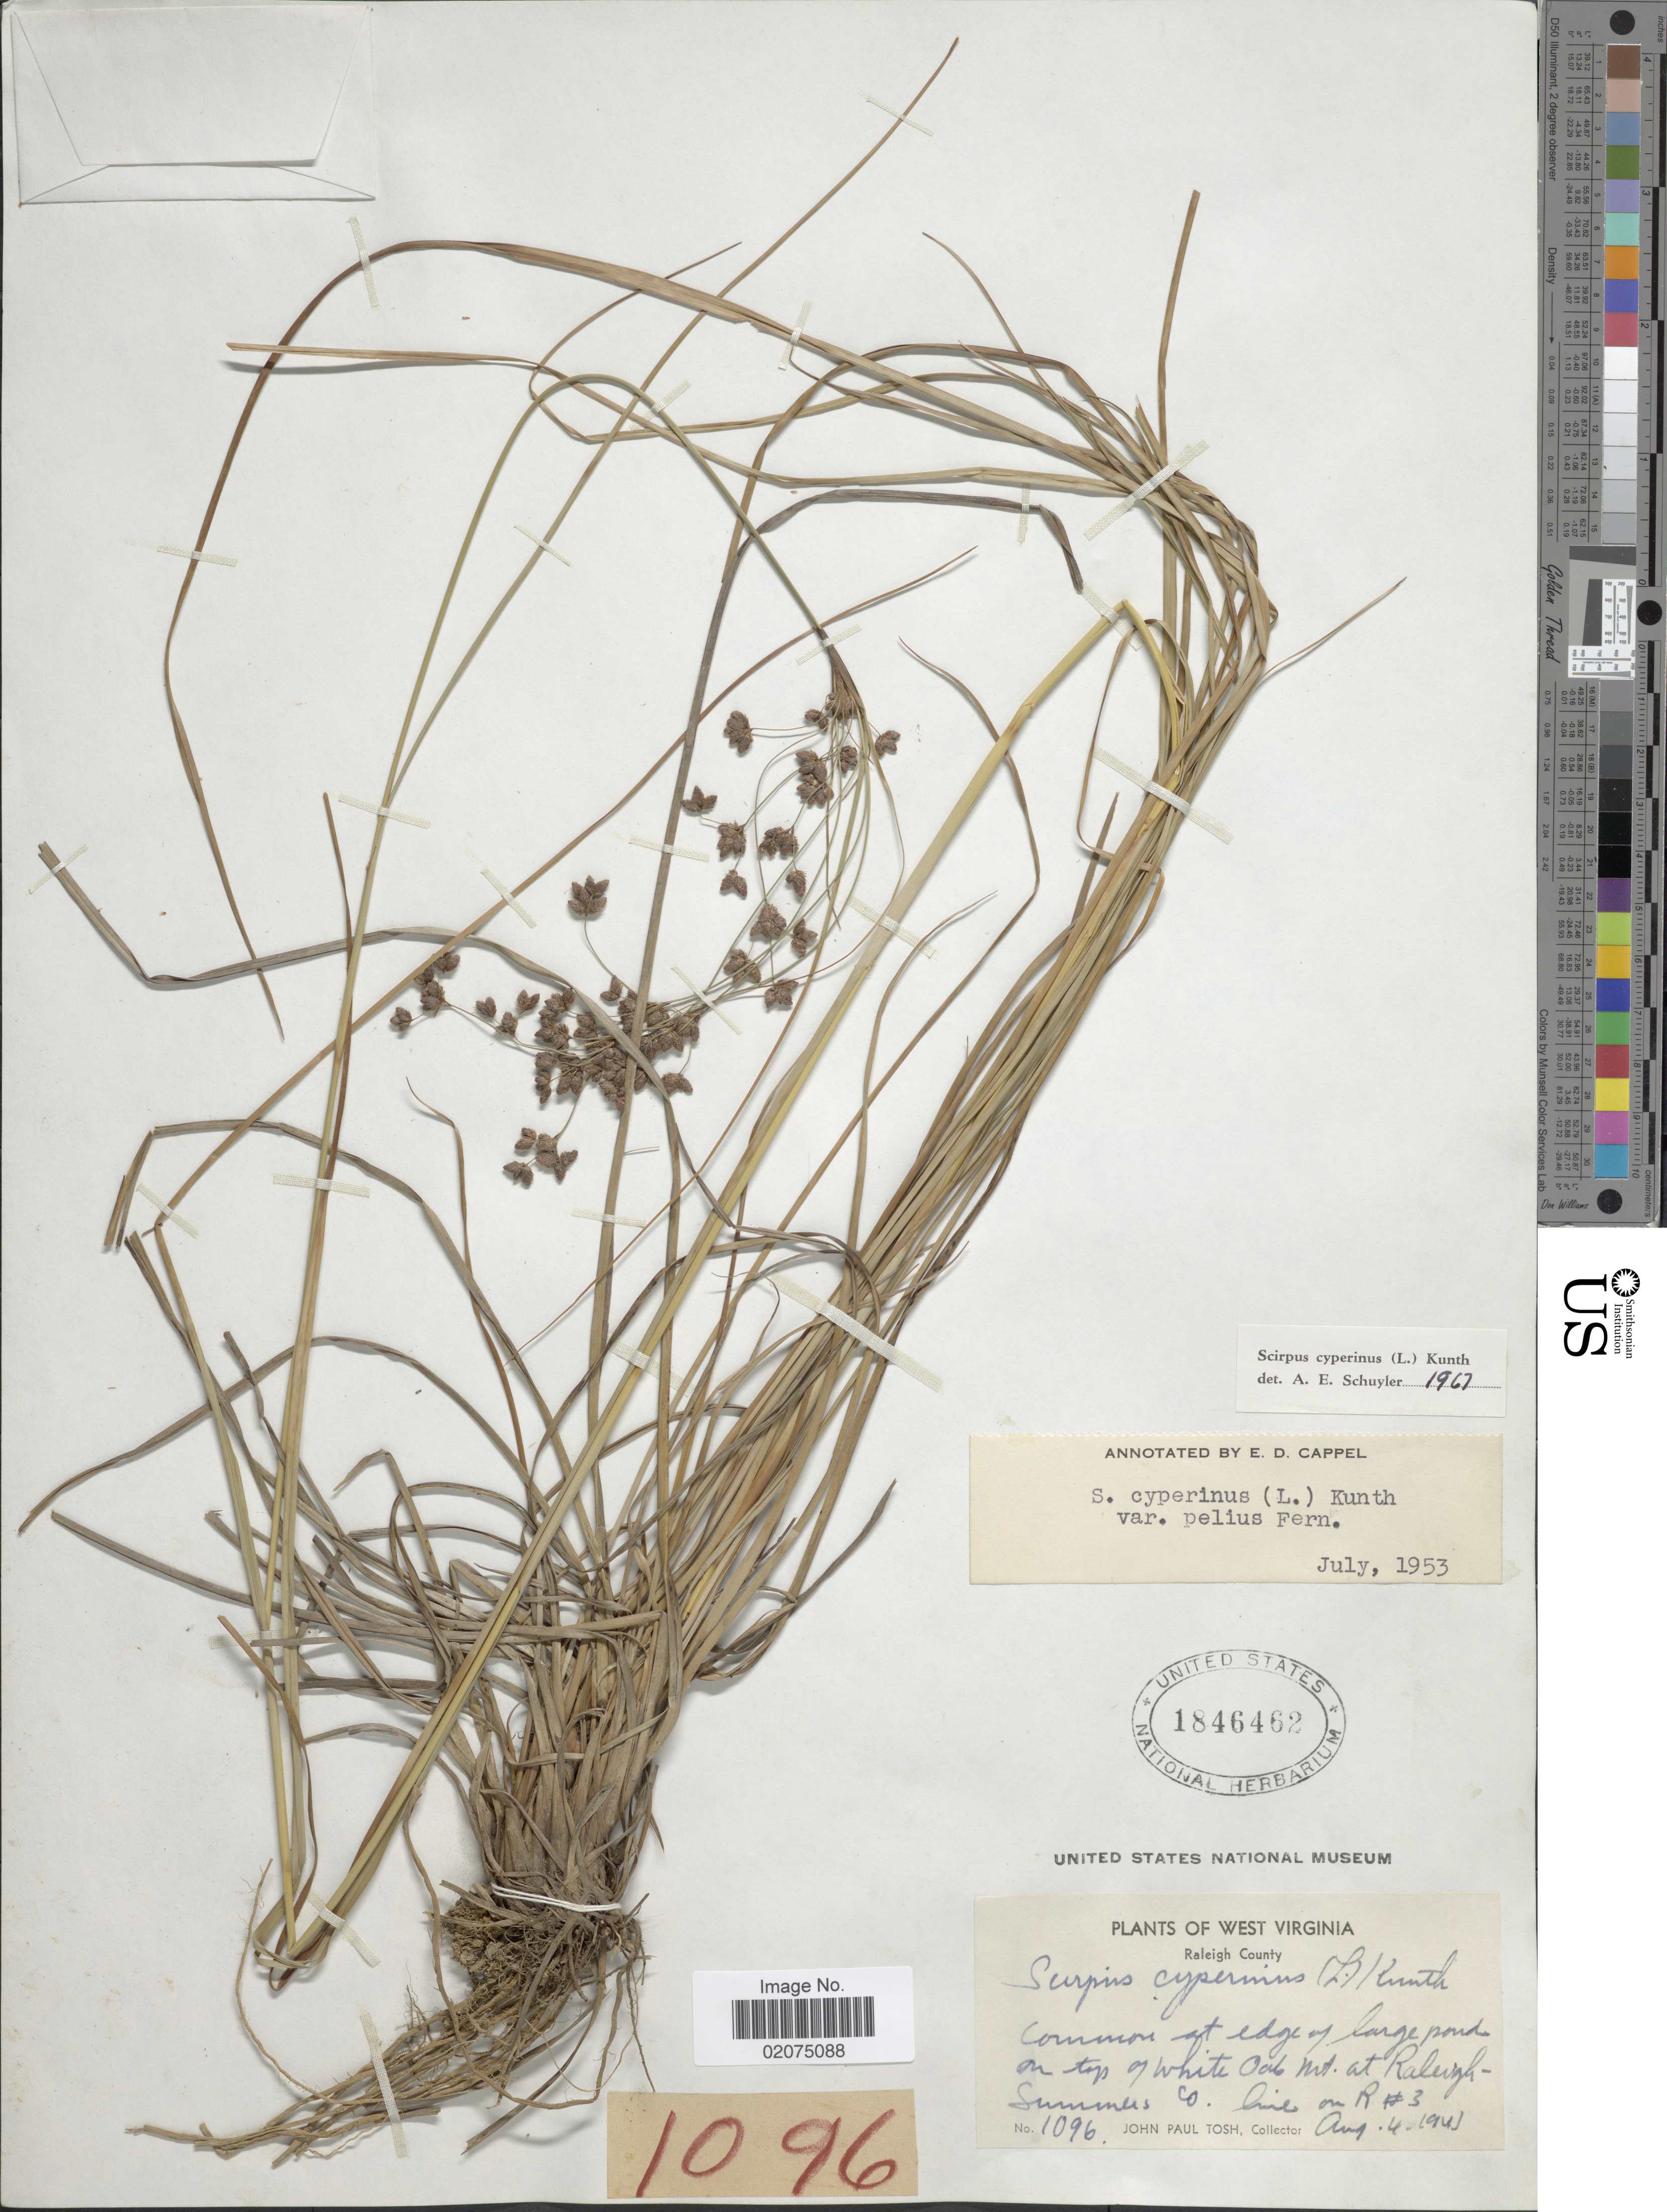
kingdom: Plantae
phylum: Tracheophyta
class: Liliopsida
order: Poales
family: Cyperaceae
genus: Scirpus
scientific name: Scirpus cyperinus (L.) Kunth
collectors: J. Tosh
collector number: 1096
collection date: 1941-08-04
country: United States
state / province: West Virginia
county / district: Raleigh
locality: Raleigh County, on top of White Oak Mt. at Raleigh-Summers Co line on R #3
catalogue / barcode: US 1846462